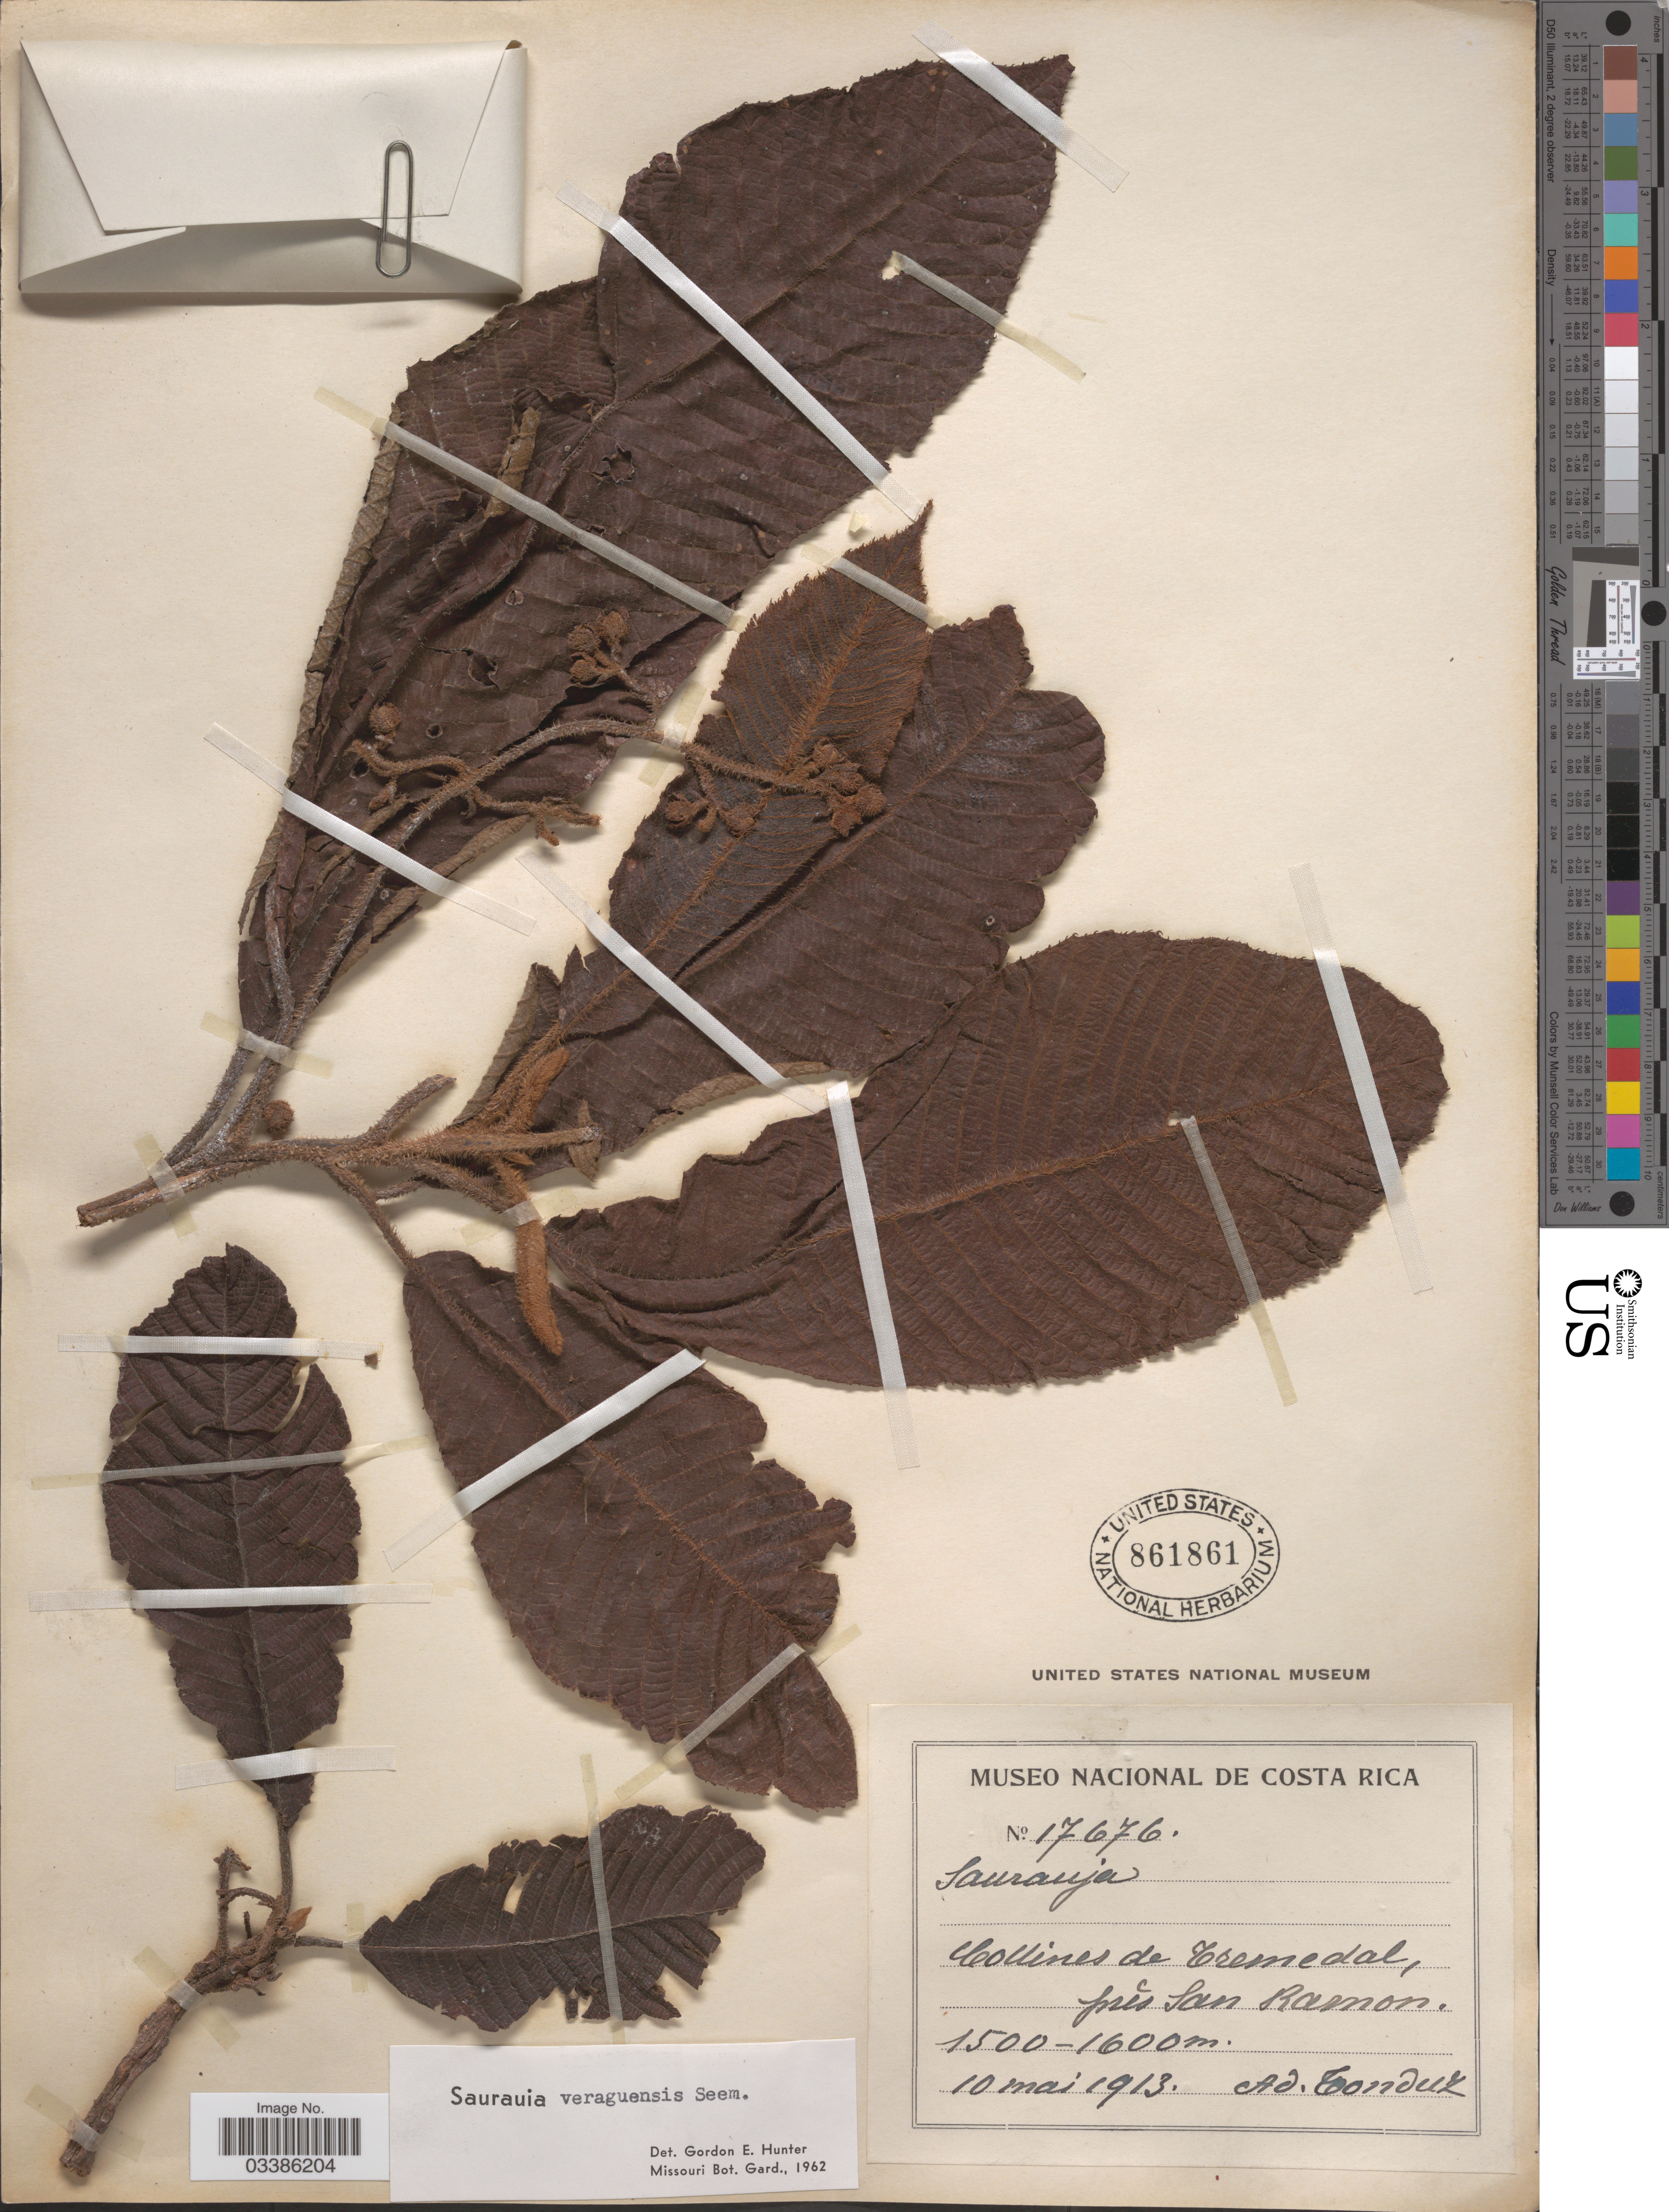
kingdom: Plantae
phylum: Tracheophyta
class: Magnoliopsida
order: Ericales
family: Actinidiaceae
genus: Saurauia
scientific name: Saurauia veraguasensis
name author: Seem.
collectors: A. Tonduz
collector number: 17676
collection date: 1913-05-10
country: Costa Rica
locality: Collines de Tremedal, prés San Ramos.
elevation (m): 1500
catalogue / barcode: US 861861